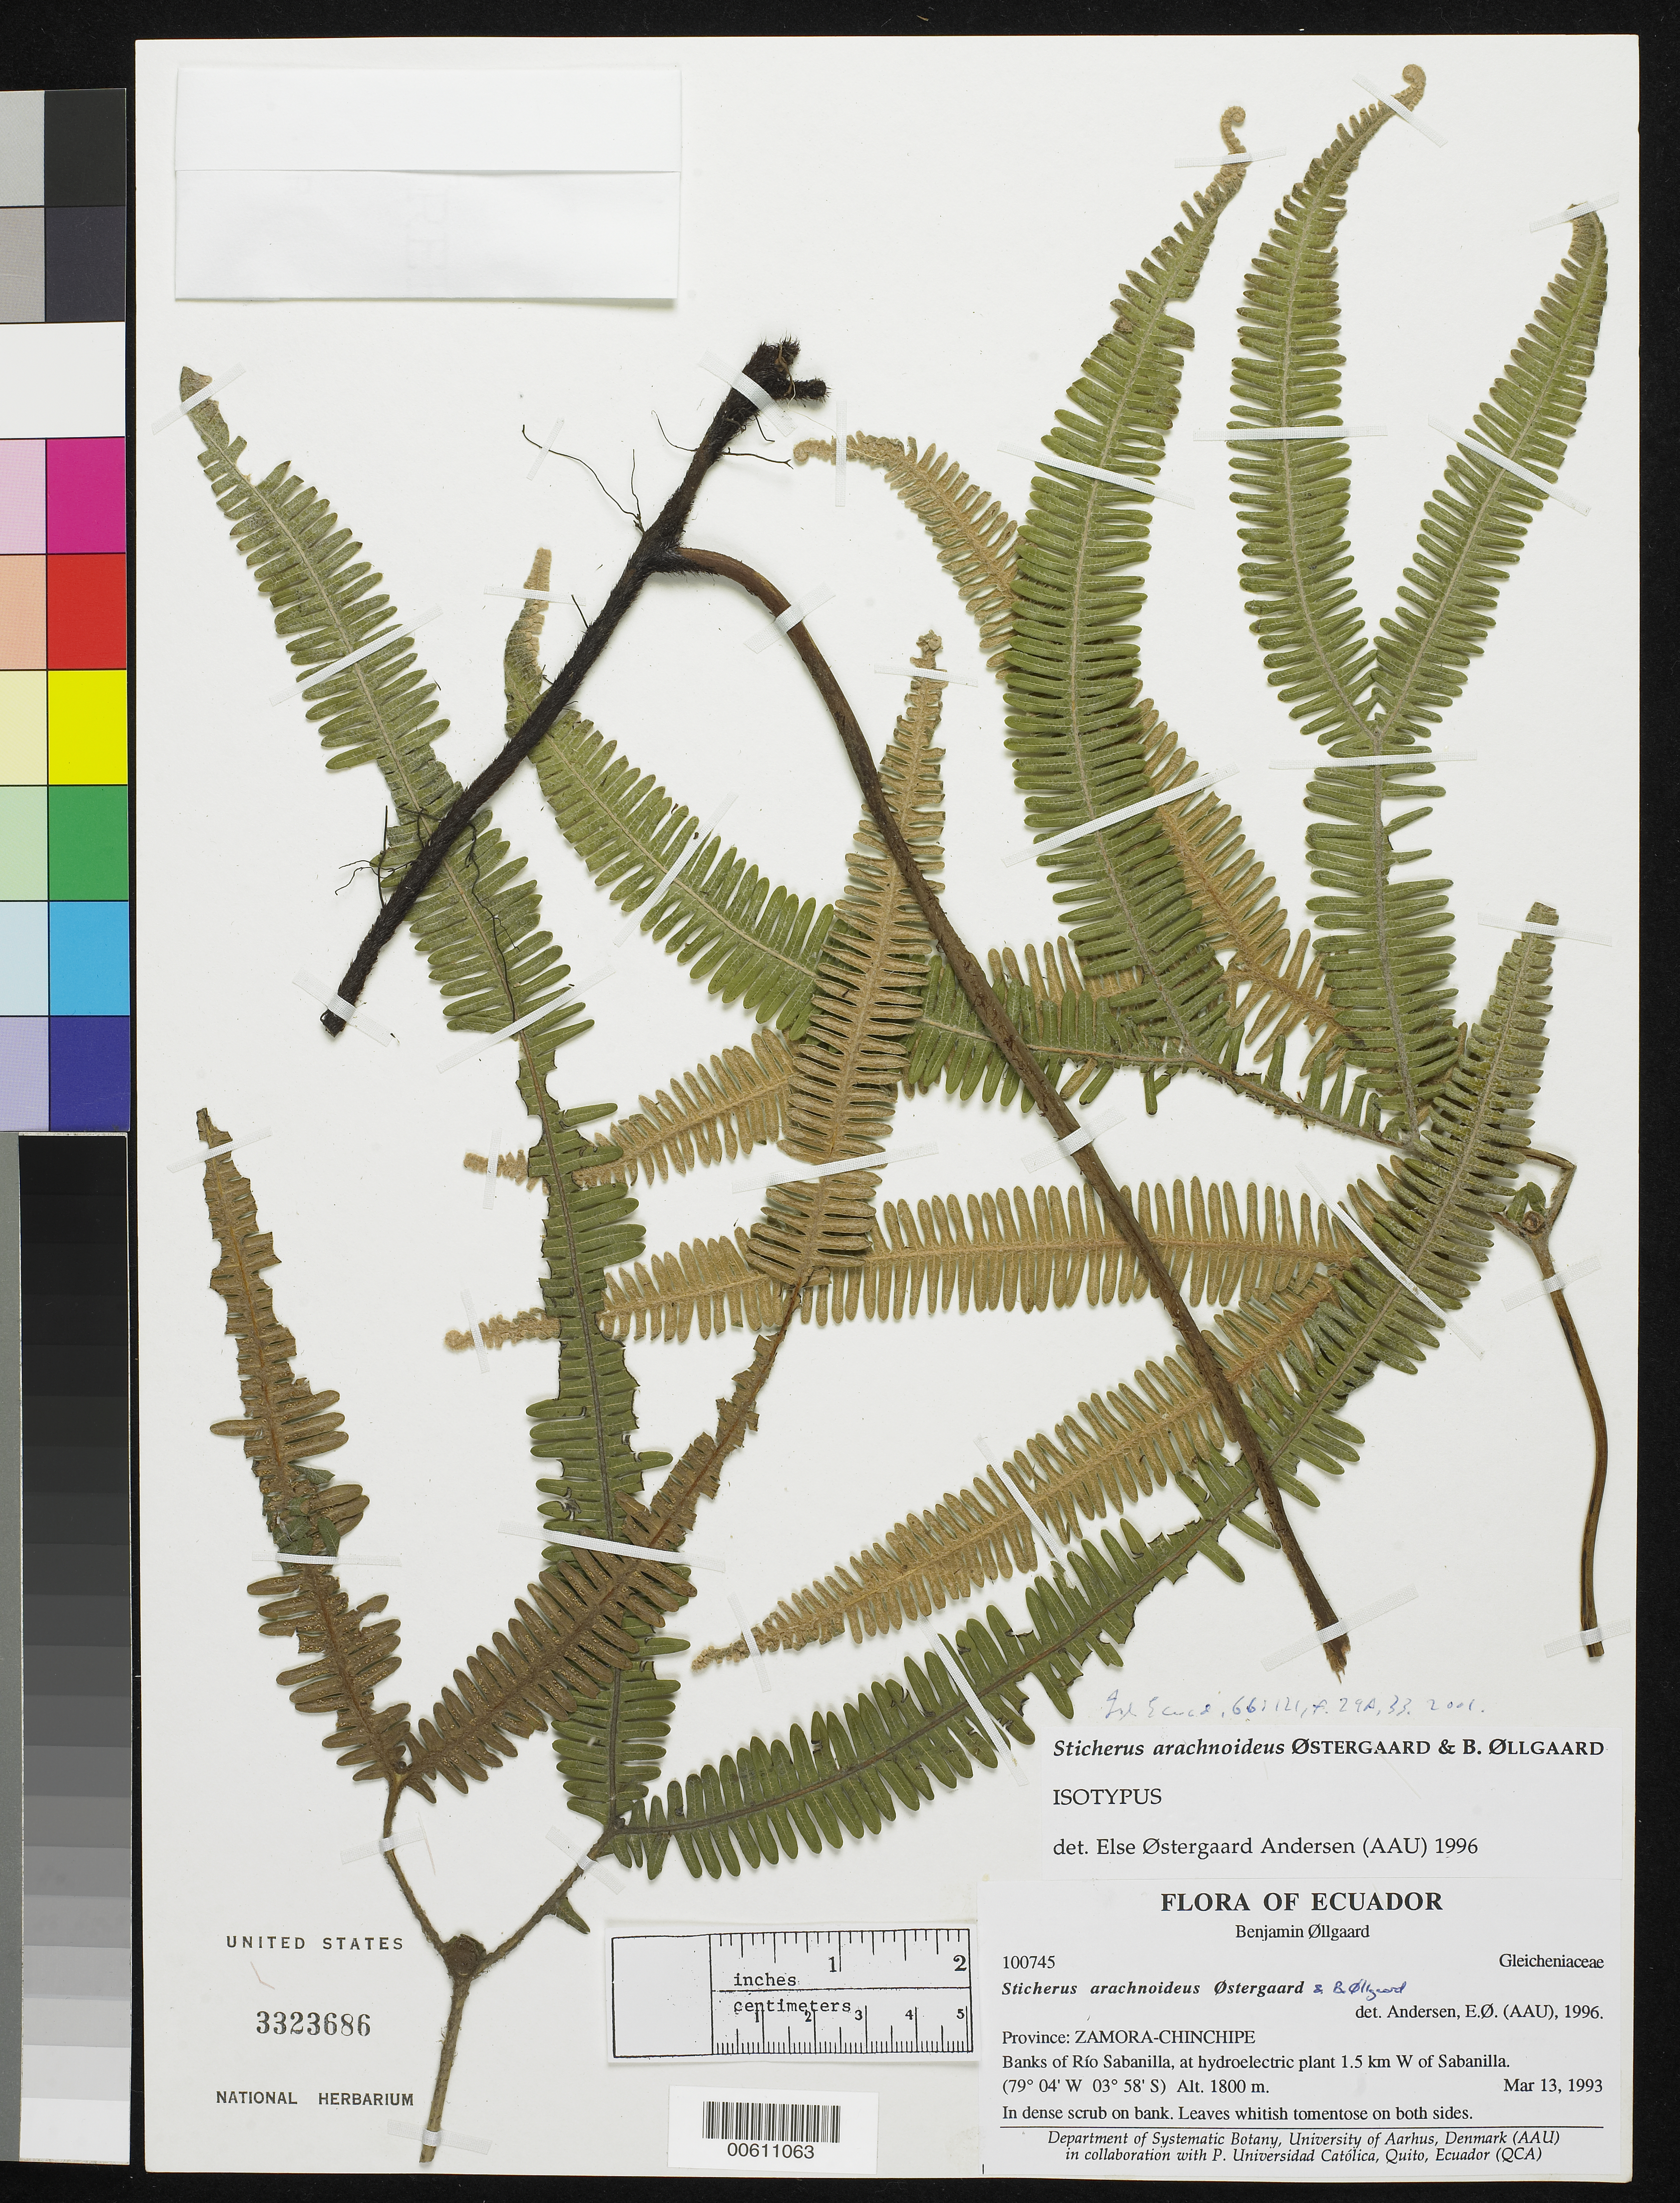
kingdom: Plantae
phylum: Tracheophyta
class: Polypodiopsida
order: Gleicheniales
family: Gleicheniaceae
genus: Sticherus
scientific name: Sticherus arachnoideus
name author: Østerg. & B. Øllg.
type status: Isotype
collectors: B. Øllgaard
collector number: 100745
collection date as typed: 13 Mar 1993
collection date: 1993-03-13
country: Ecuador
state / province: Zamora-Chinchipe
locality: Banks of the River Sabanilla at hydroelectric plant 1.5 km W of Sabanilla.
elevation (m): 1800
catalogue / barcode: US 3323686